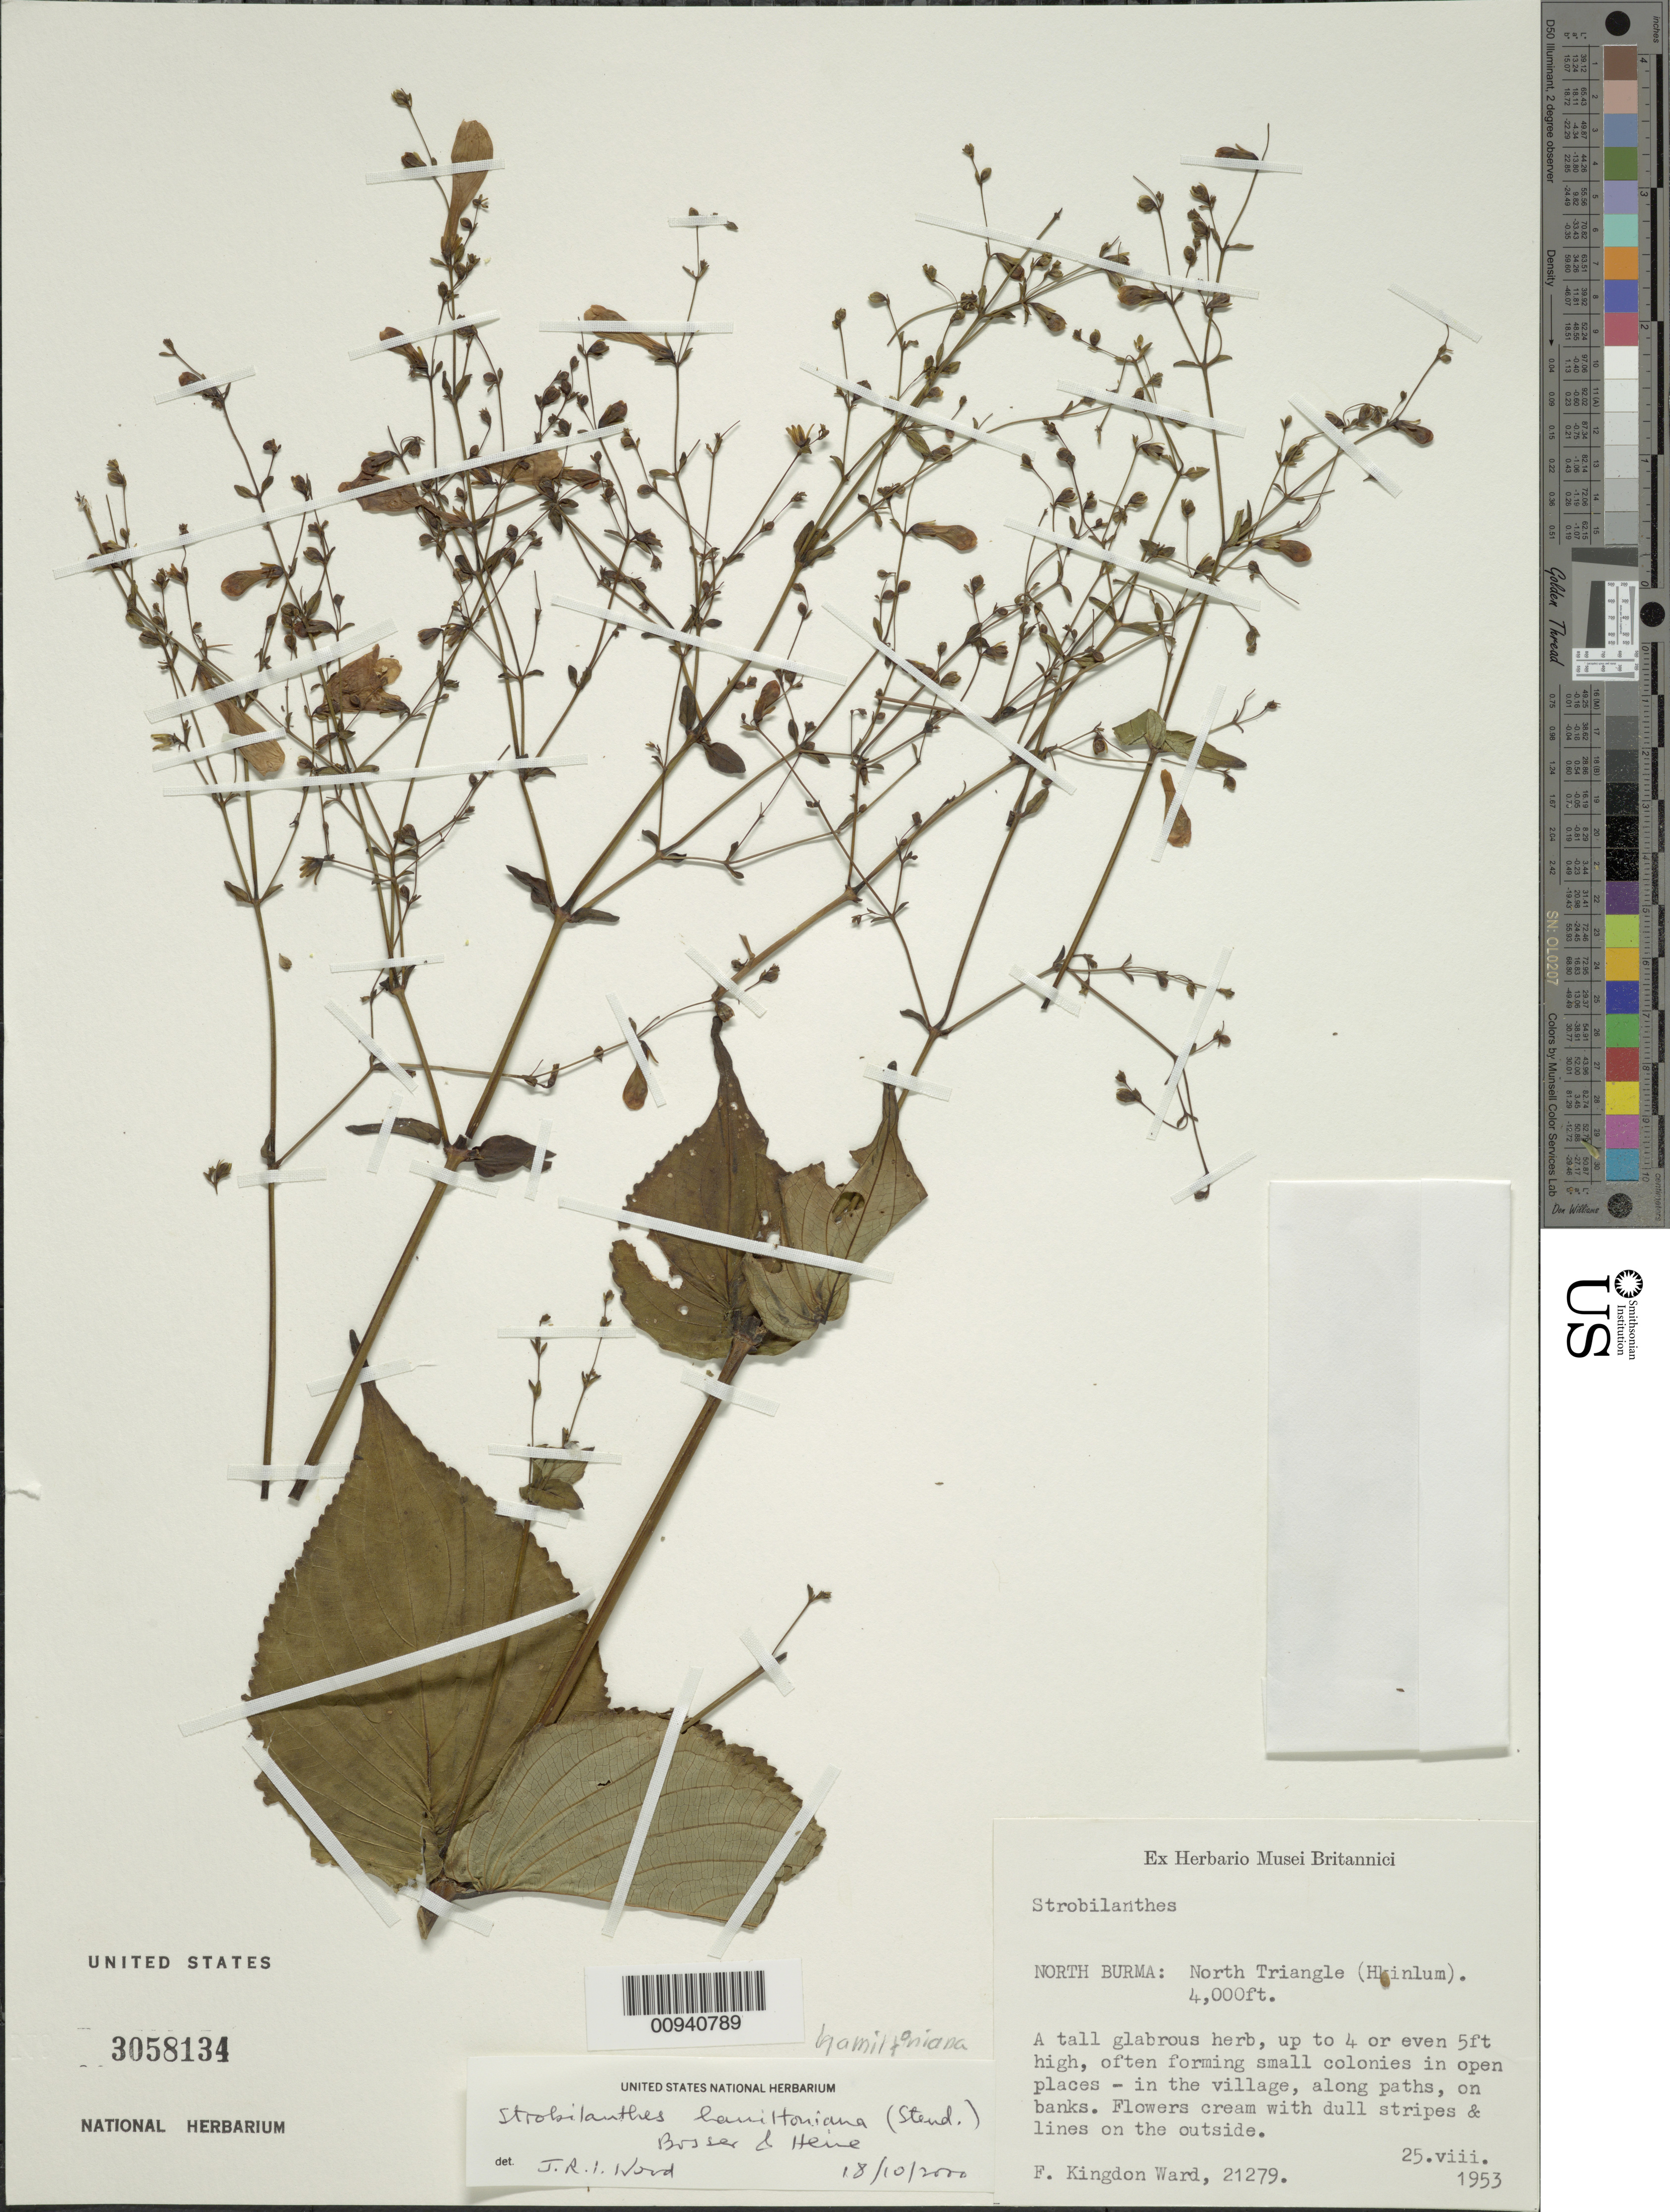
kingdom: Plantae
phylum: Tracheophyta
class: Magnoliopsida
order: Lamiales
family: Acanthaceae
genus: Strobilanthes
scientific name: Strobilanthes hamiltoniana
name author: (Steud.) Bosser & Heine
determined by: Wood, J. R. I.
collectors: F. Kingdon Ward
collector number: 21279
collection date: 1953-10-25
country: Myanmar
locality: North Triangle (Hkinlum)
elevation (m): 1219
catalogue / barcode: US 3058134